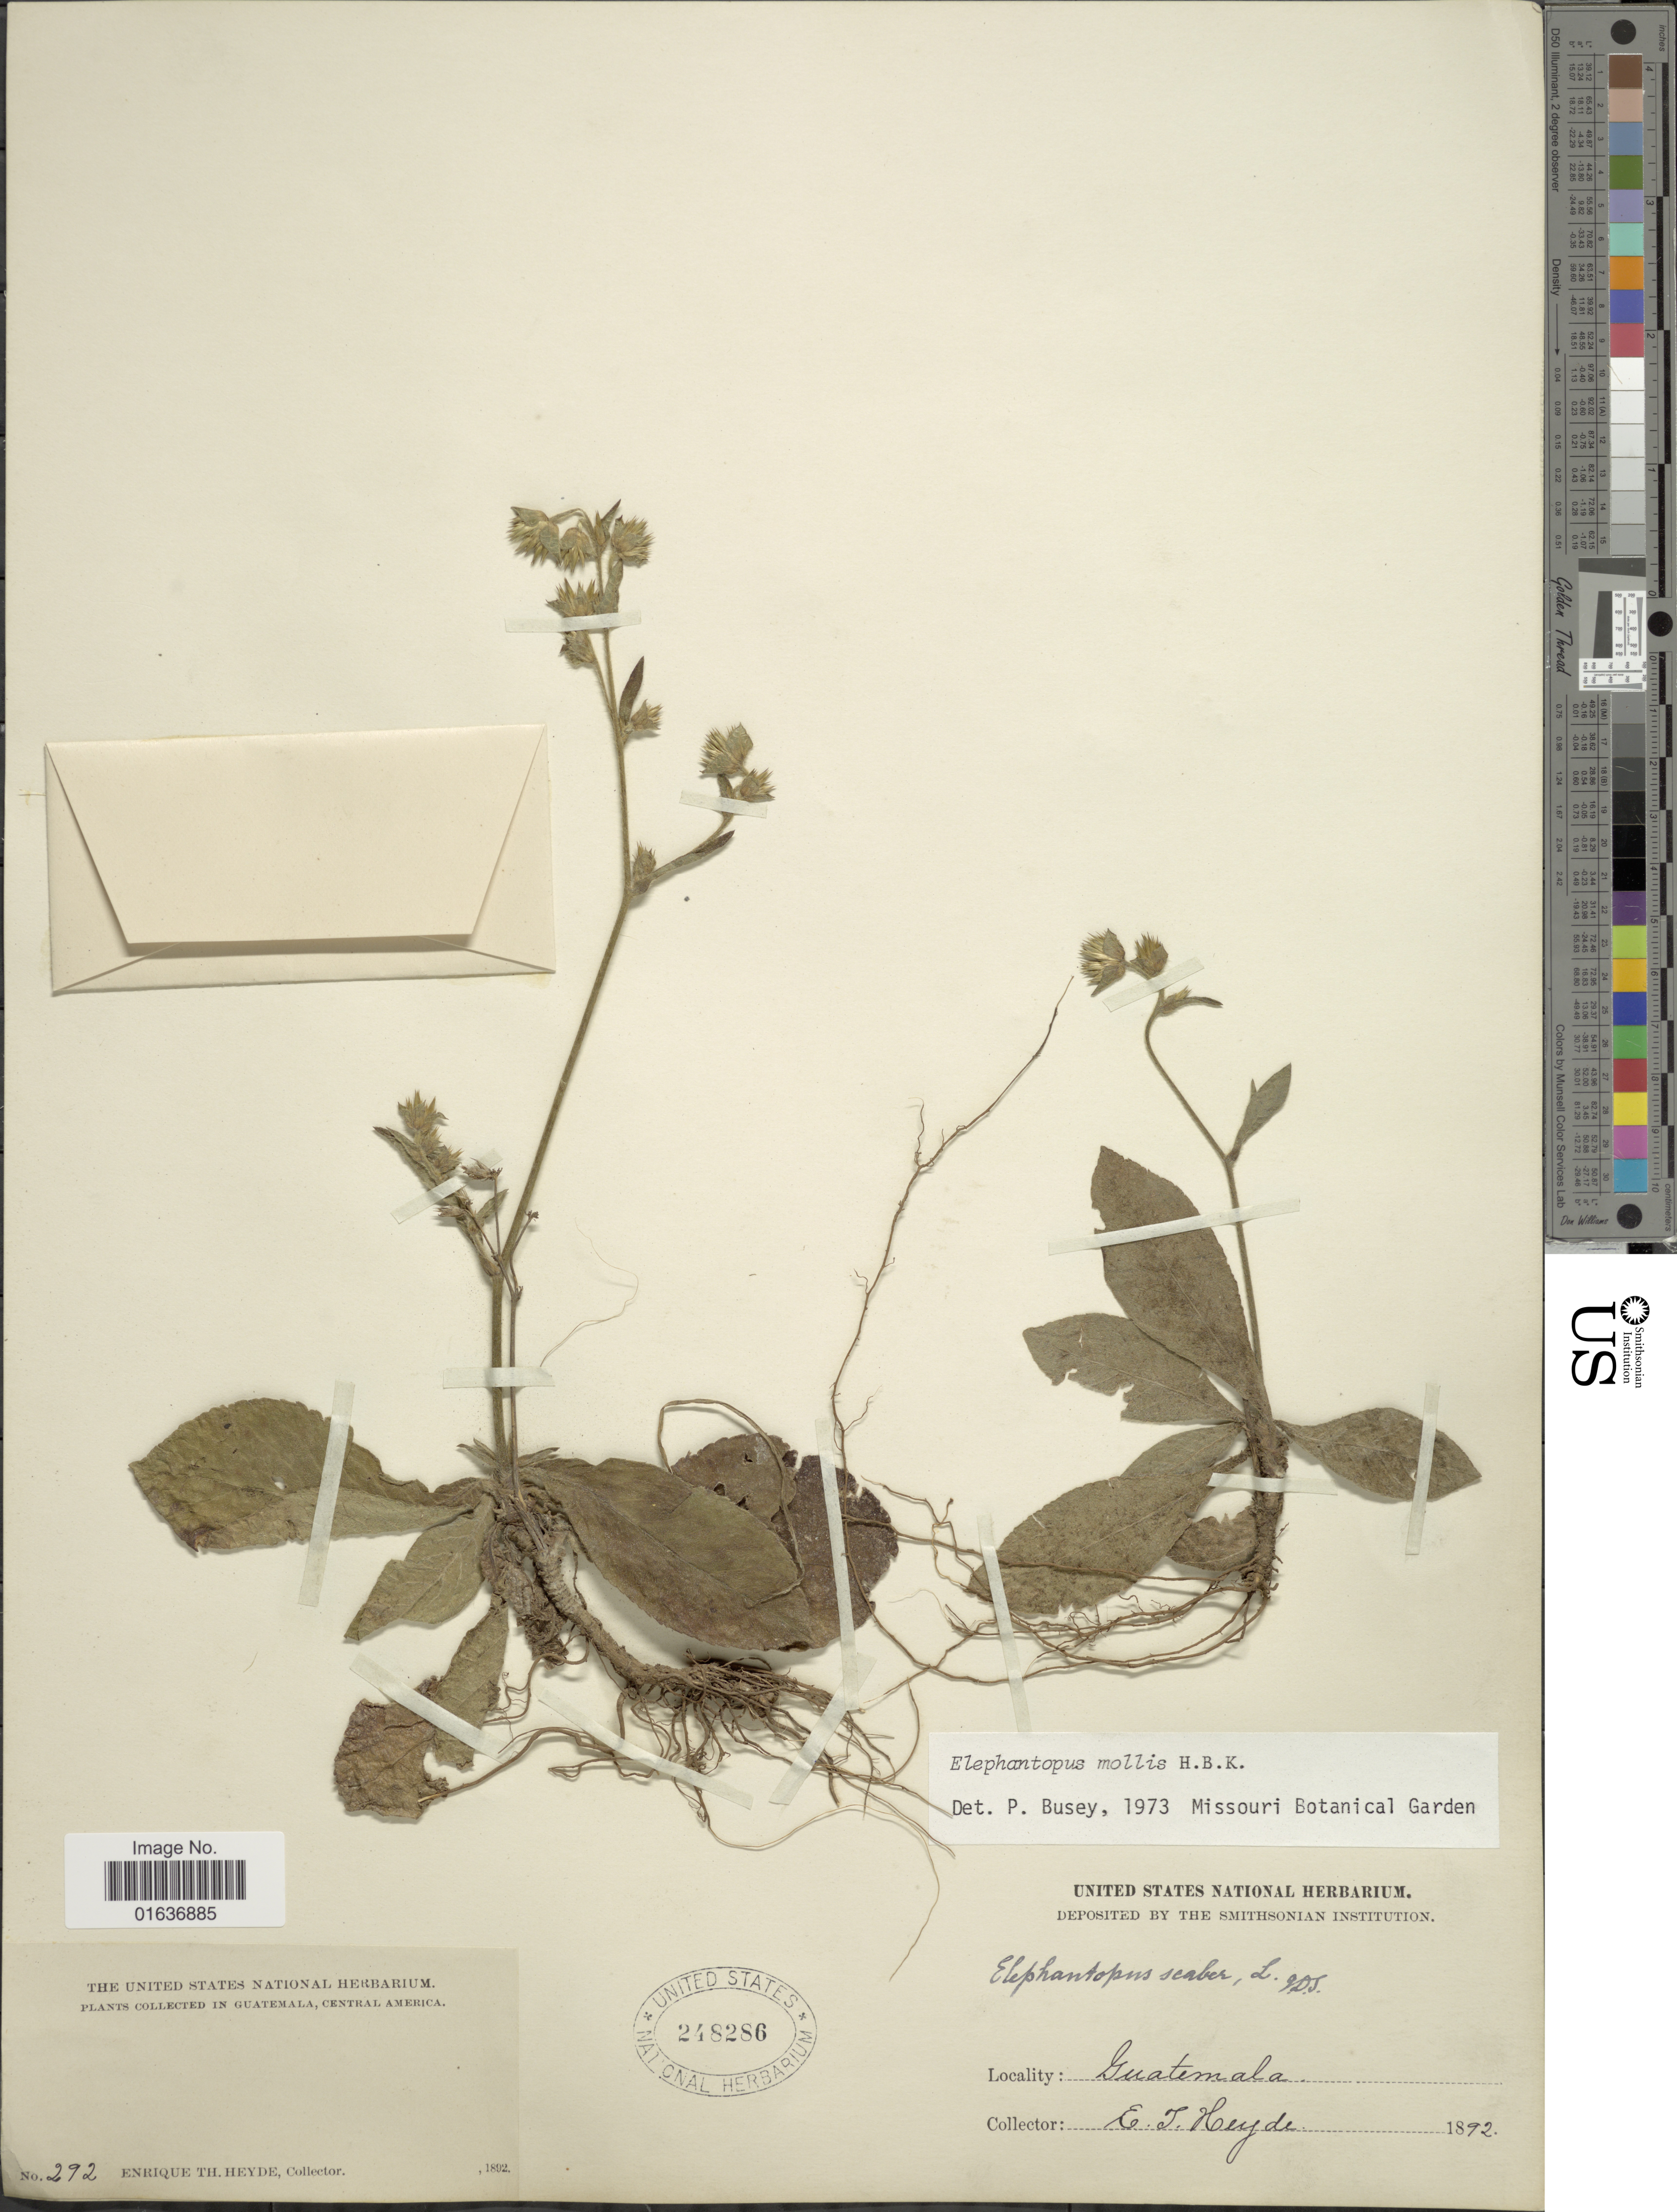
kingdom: Plantae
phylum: Tracheophyta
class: Magnoliopsida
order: Asterales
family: Asteraceae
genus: Elephantopus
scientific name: Elephantopus mollis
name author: Kunth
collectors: E. T. Heyde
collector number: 292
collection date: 1892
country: Guatemala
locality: Central America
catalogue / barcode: US 248286